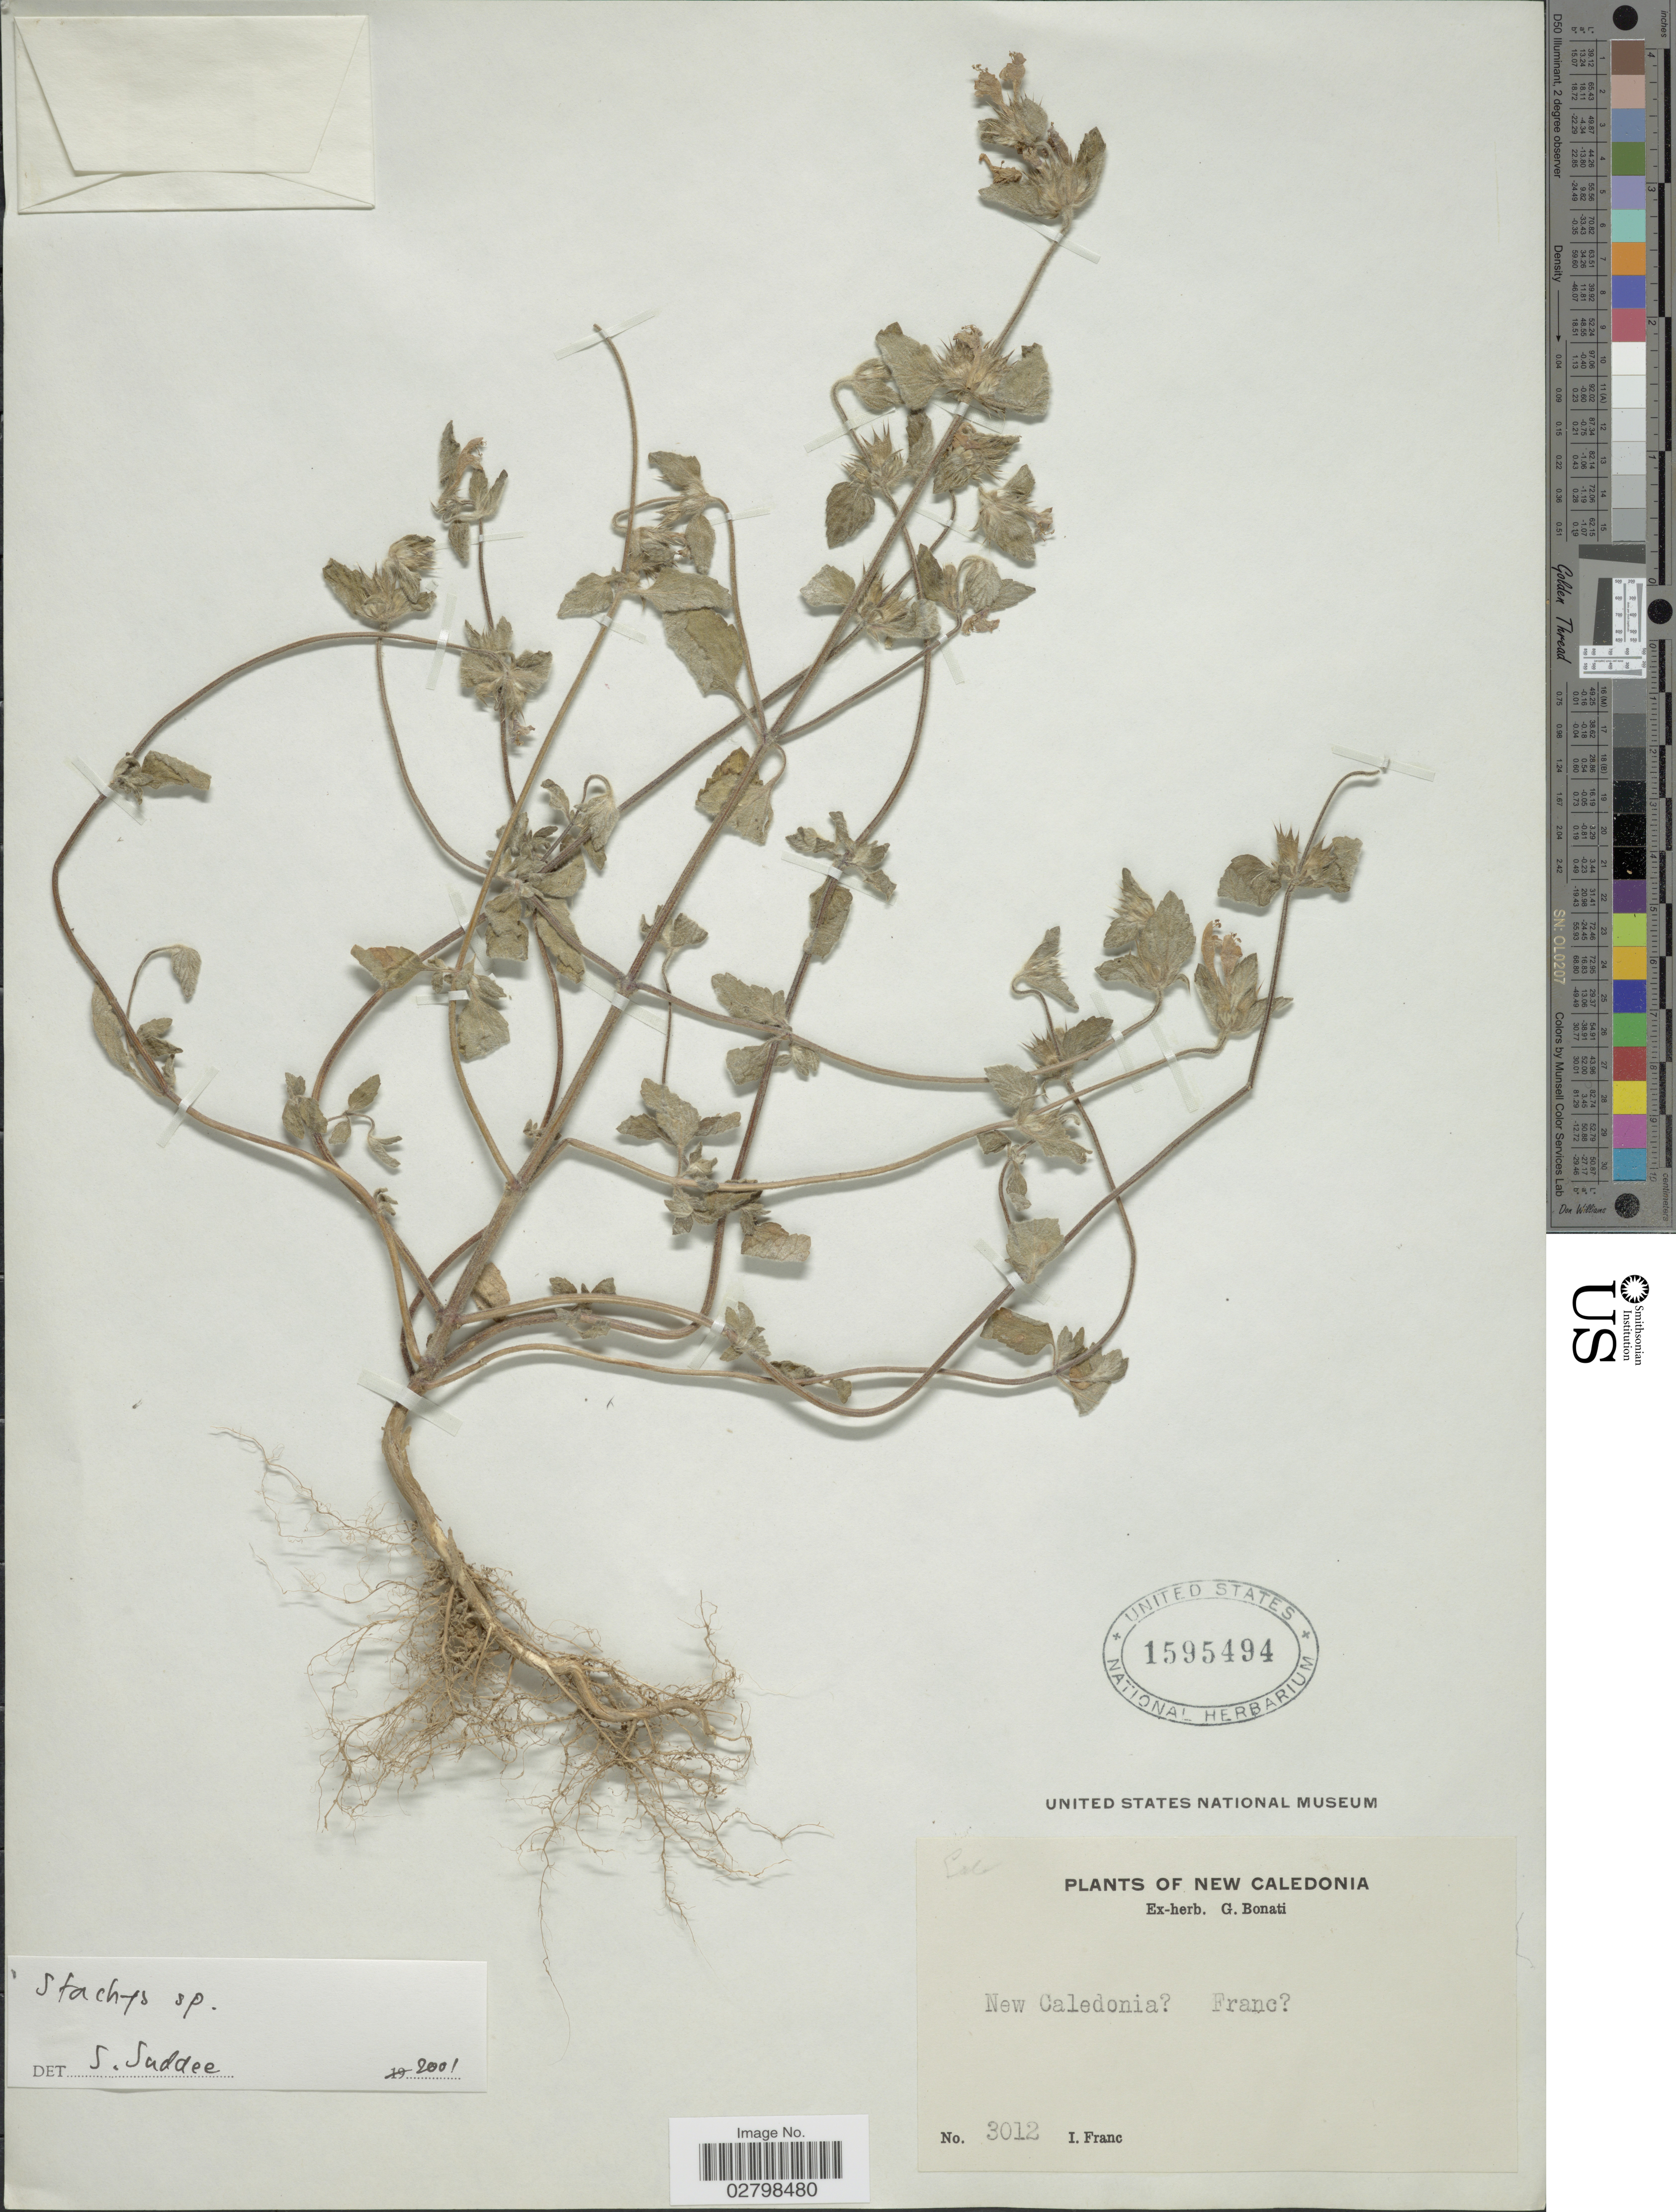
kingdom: Plantae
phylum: Tracheophyta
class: Magnoliopsida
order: Lamiales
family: Lamiaceae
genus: Stachys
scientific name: Stachys sp.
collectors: I. Franc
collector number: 3012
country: New Caledonia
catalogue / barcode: US 1595494